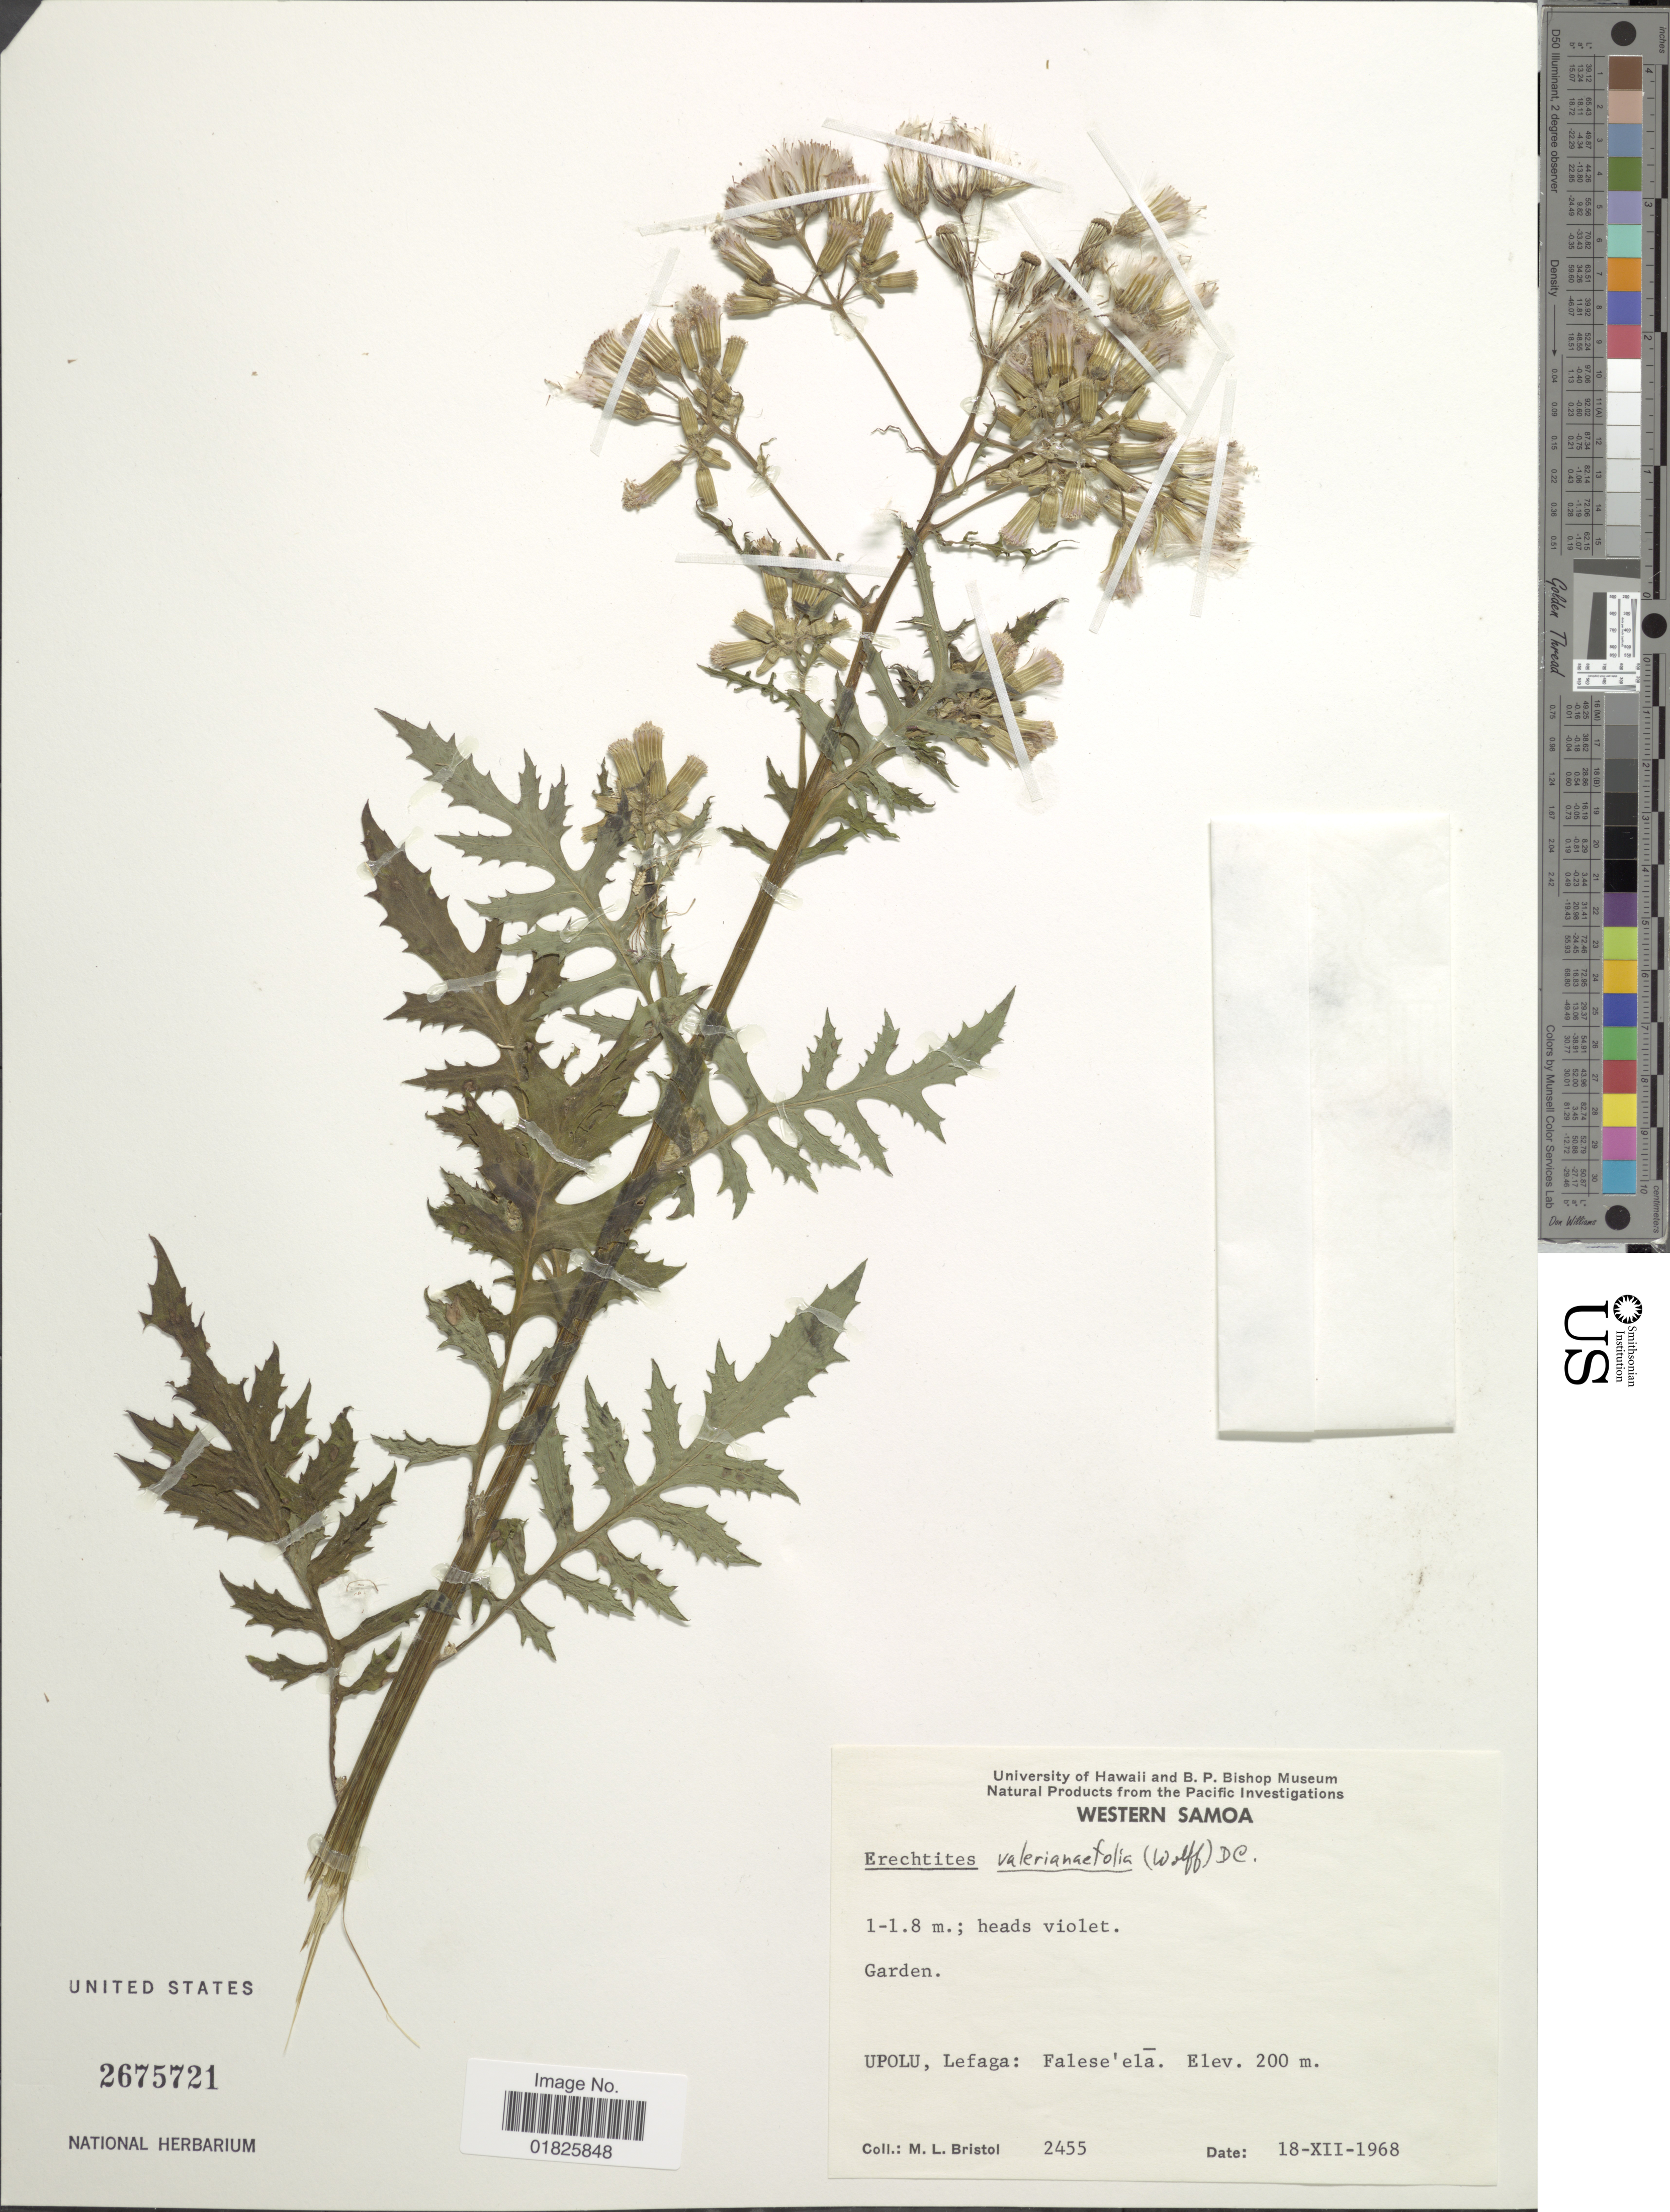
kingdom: Plantae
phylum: Tracheophyta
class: Magnoliopsida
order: Asterales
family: Asteraceae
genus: Erechtites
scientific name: Erechtites valerianifolius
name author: (Link ex Spreng.) DC.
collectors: M. L. Bristol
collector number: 2455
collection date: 1968-12-18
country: Samoa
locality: Upolu, Lefaga, Falese'ela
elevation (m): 200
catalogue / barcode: US 2675721